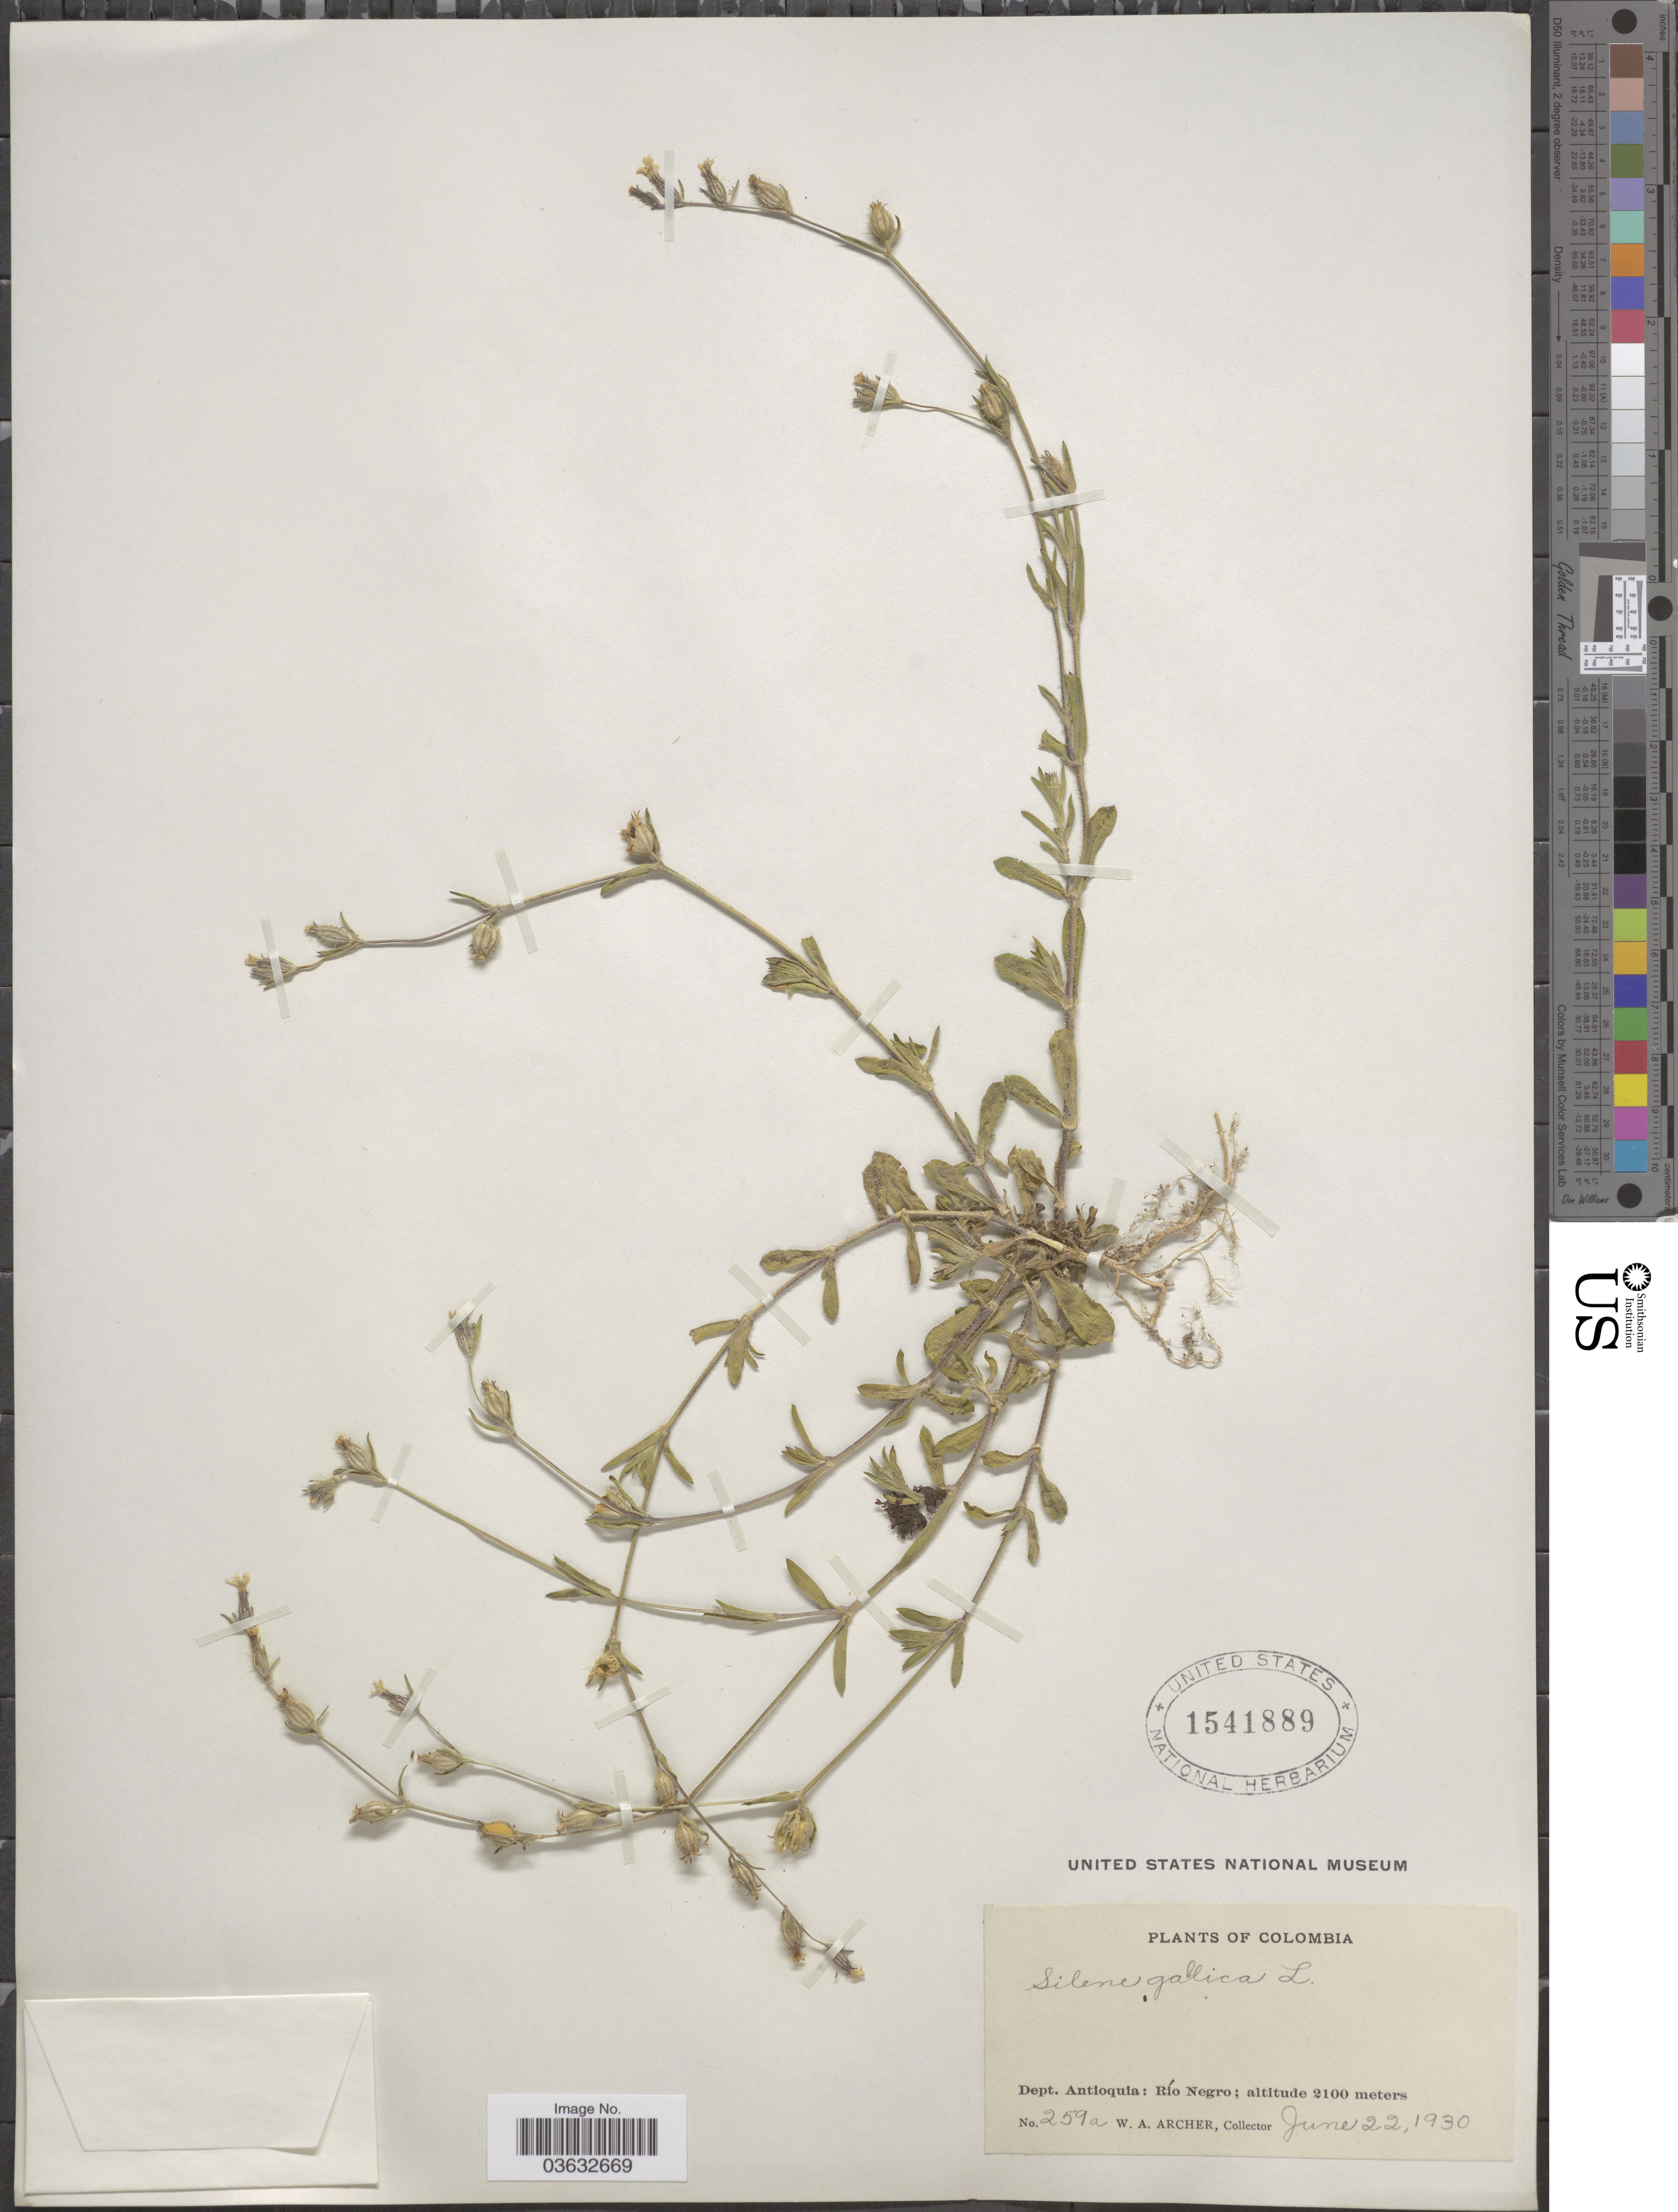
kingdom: Plantae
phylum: Tracheophyta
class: Magnoliopsida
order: Caryophyllales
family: Caryophyllaceae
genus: Silene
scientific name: Silene gallica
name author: L.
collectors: W. Archer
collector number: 259a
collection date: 1930-06-22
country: Colombia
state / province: Antioquia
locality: Dept. Antioquia: Río Negro.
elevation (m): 2100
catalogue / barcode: US 1541889